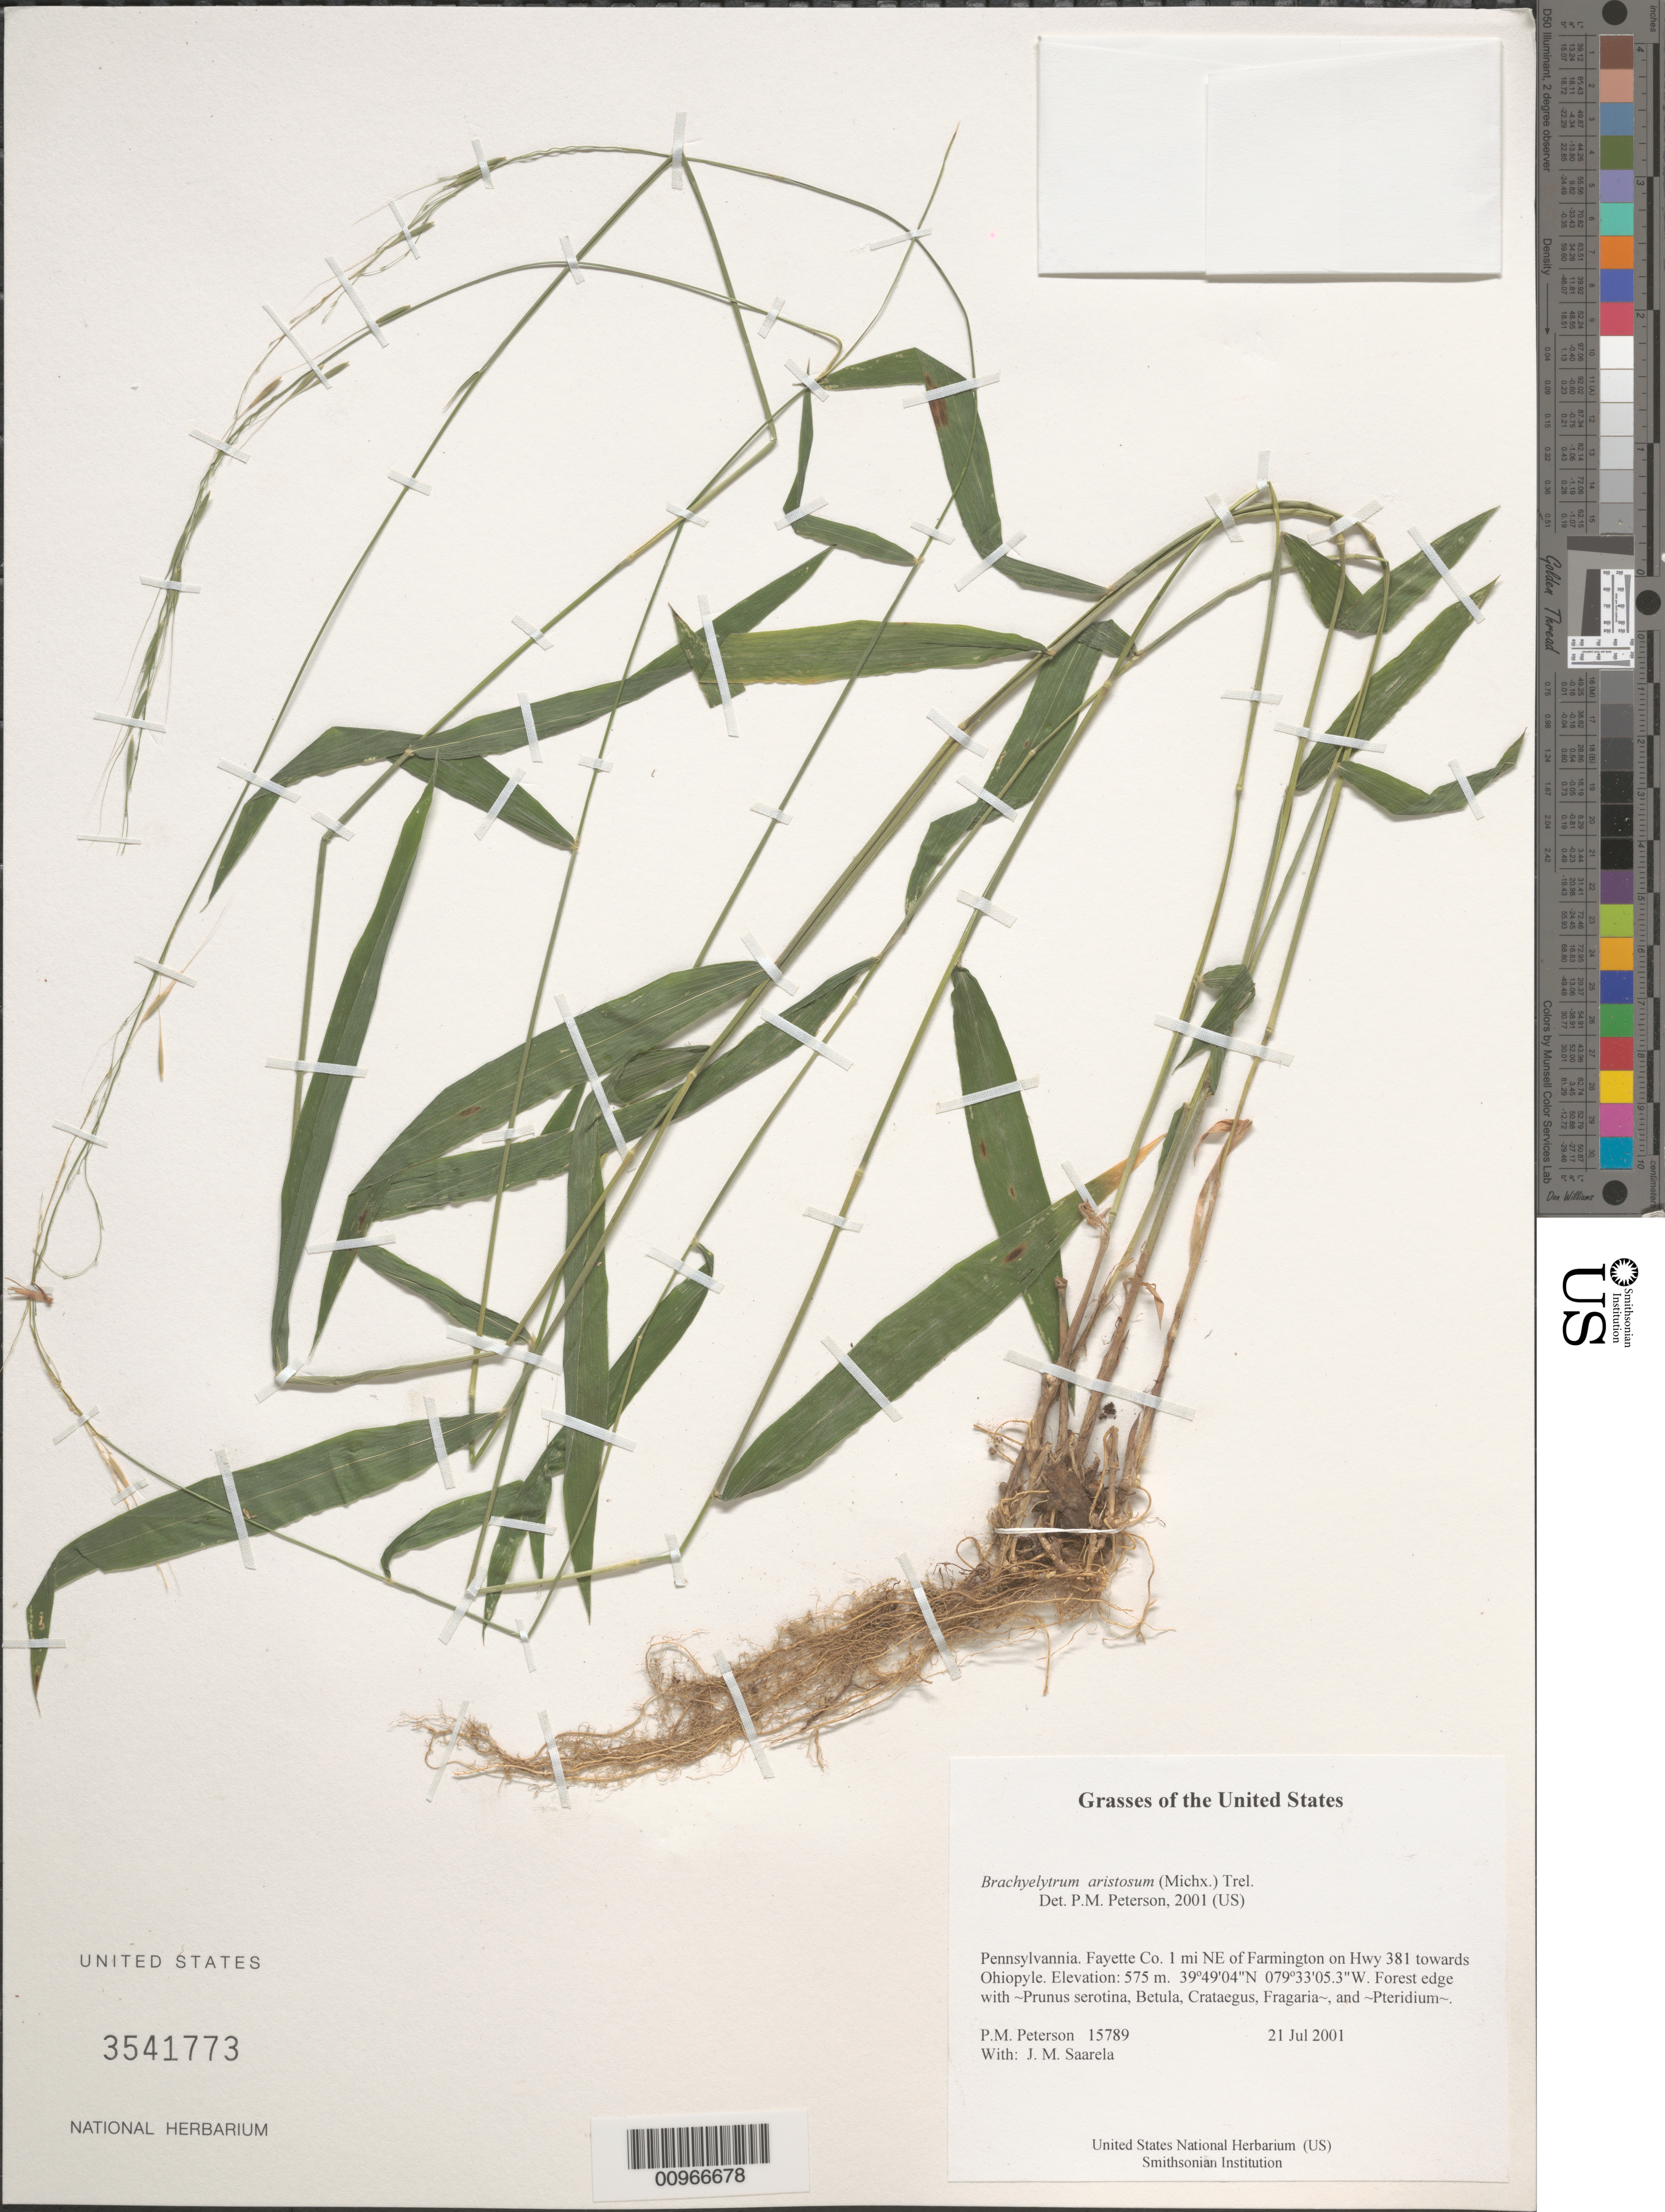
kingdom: Plantae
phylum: Tracheophyta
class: Liliopsida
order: Poales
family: Poaceae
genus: Brachyelytrum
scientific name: Brachyelytrum aristosum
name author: (Michx.) P. Beauv. ex Trel.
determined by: Peterson, Paul M., (BOT), Smithsonian Institution - National Museum of Natural History (UNITED STATES)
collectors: P. M. Peterson & J. Saarela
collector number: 15789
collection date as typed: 21 Jul 2001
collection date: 2001-07-21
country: United States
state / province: Pennsylvania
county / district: Fayette Co.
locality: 1 mi NE of Farmington on Hwy 381 towards Ohiopyle.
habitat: Forest edge with ~Prunus serotina, Betula, Crataegus, Fragaria~, and ~Pteridium~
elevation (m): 575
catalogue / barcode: US 3541773